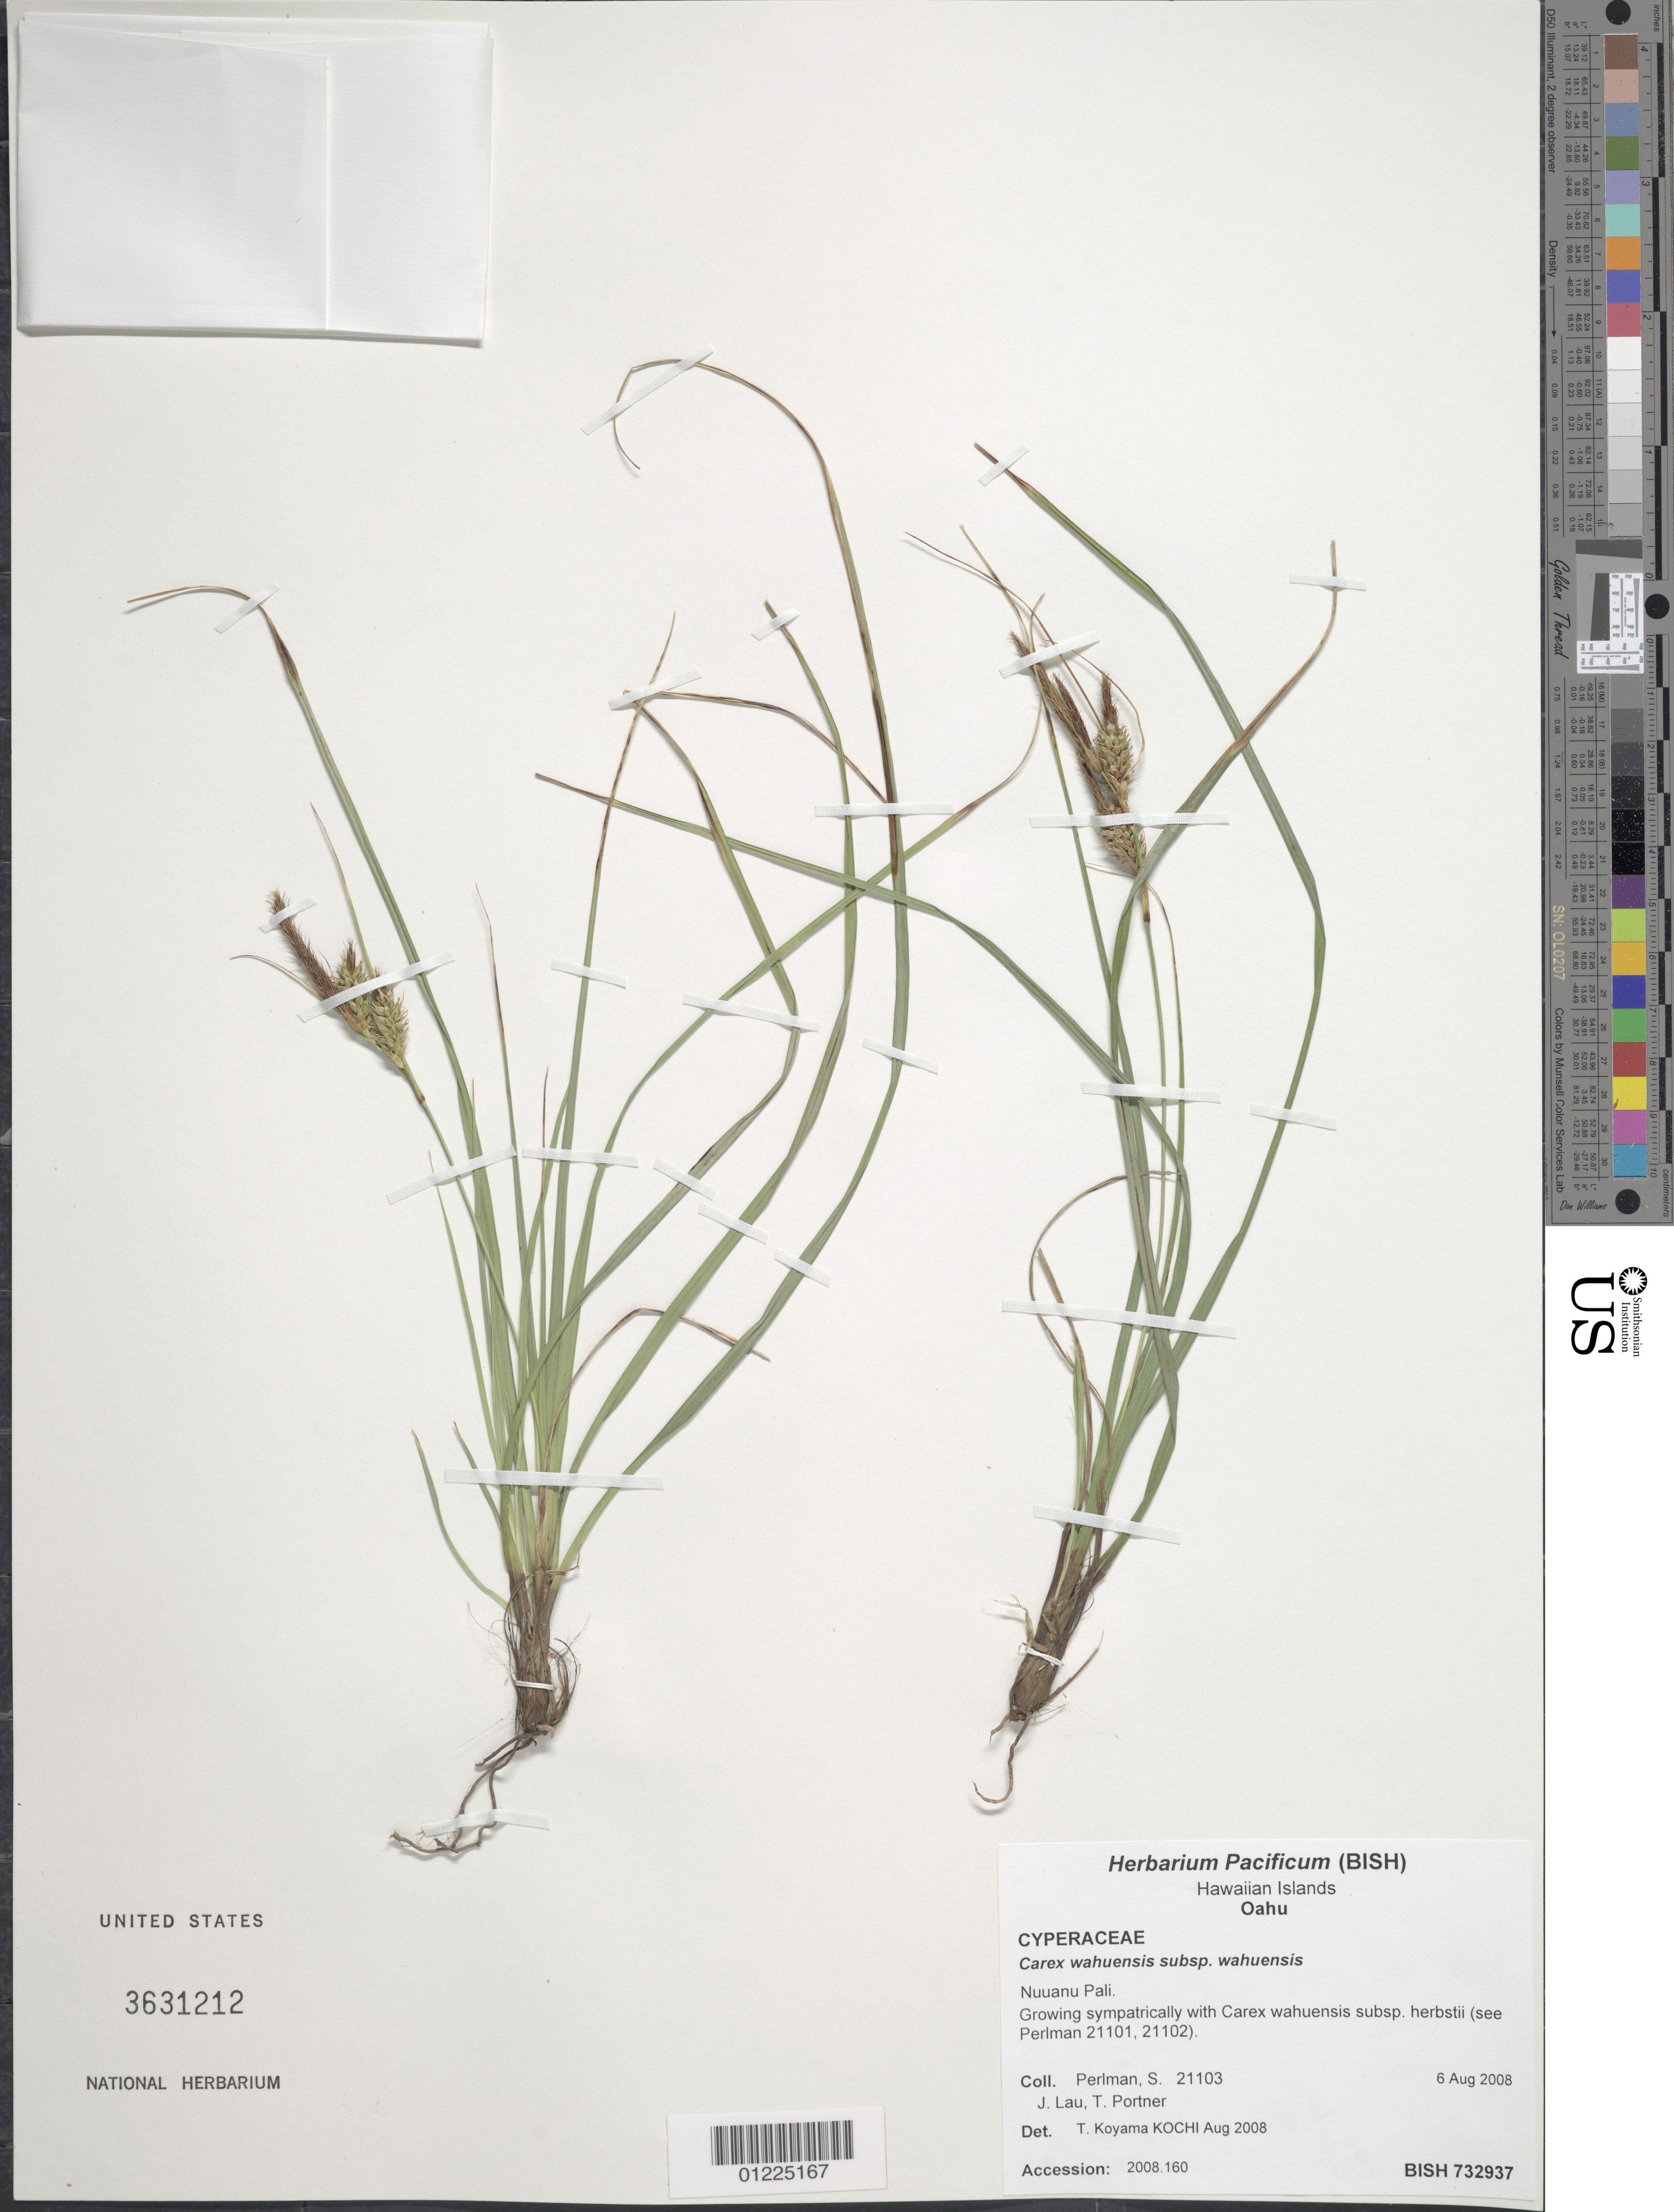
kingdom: Plantae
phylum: Tracheophyta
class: Liliopsida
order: Poales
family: Cyperaceae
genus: Carex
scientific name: Carex wahuensis subsp. wahuensis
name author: C.A. Mey.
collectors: S. P. Perlman, J. Lau & T. Portner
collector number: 21103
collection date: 2008-08-06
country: United States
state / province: Hawaii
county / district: Honolulu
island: Oahu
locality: Nuuanu Pali.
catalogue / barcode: US 3631212